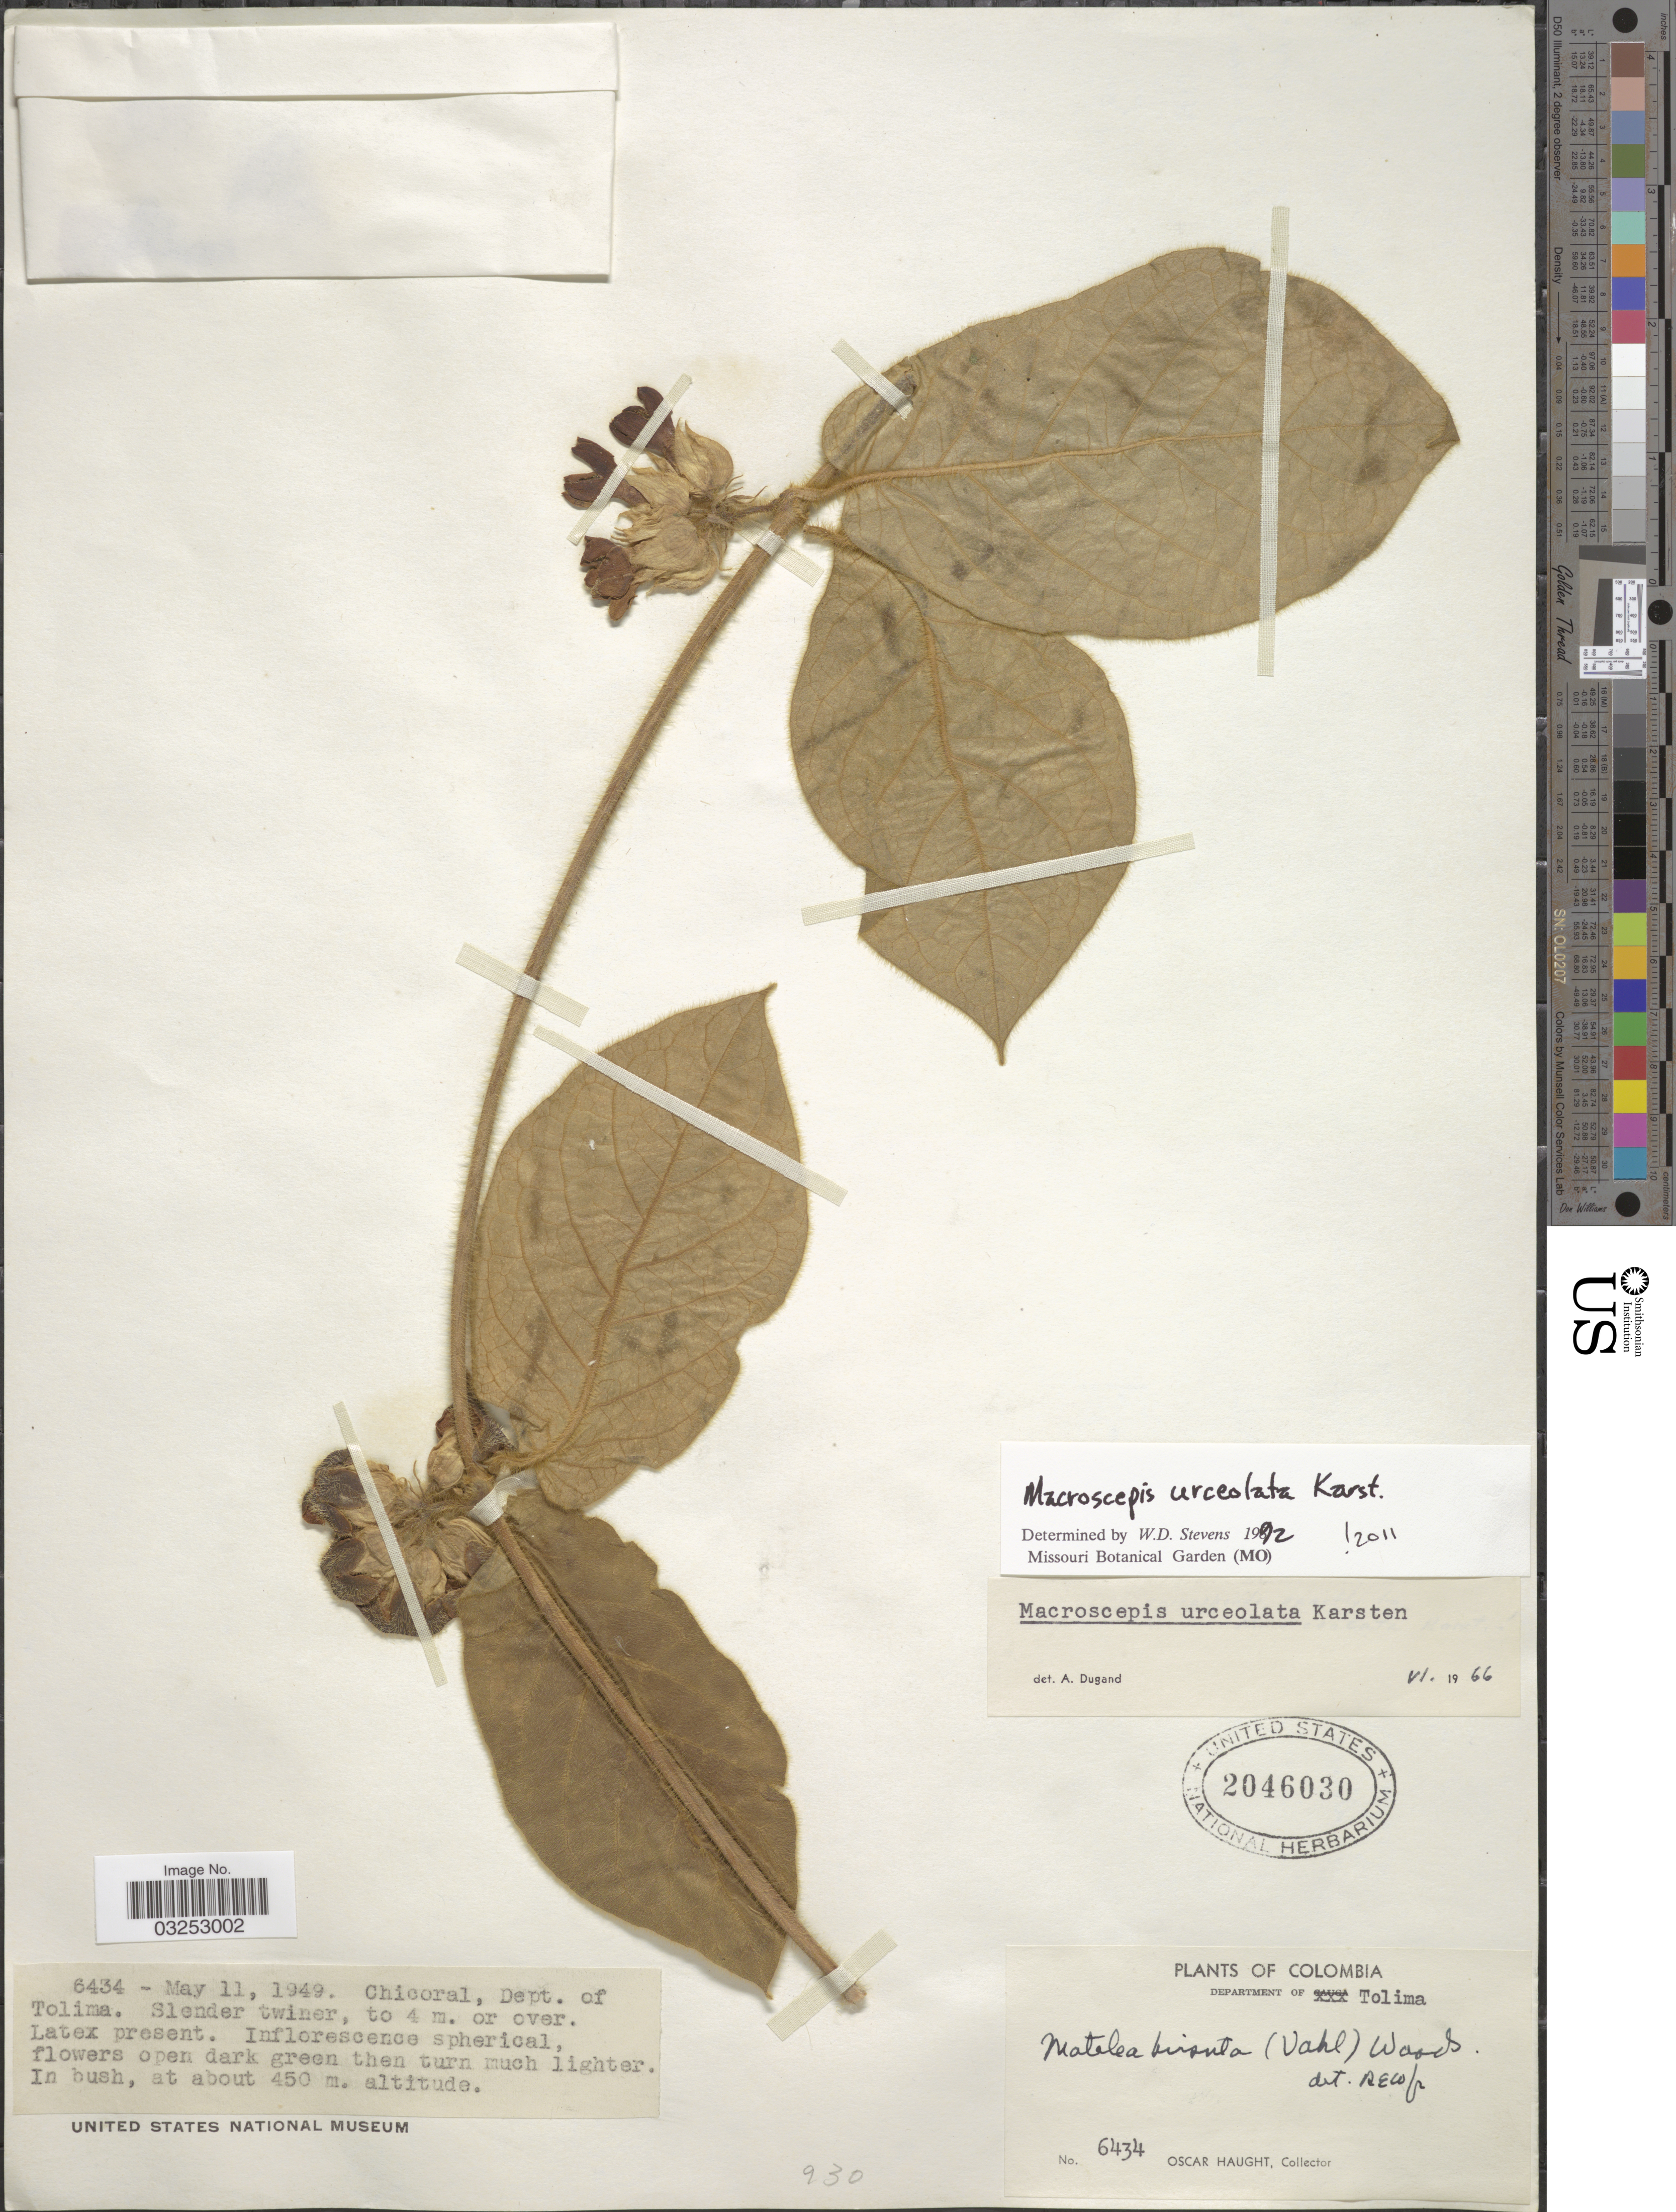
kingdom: Plantae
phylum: Tracheophyta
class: Magnoliopsida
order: Gentianales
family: Apocynaceae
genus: Macroscepis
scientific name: Macroscepis urceolata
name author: H. Karst.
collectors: O. Haught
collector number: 6434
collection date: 1949-05-11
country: Colombia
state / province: Tolima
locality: Department of Tolima, Chicoral.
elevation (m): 450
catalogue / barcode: US 2046030